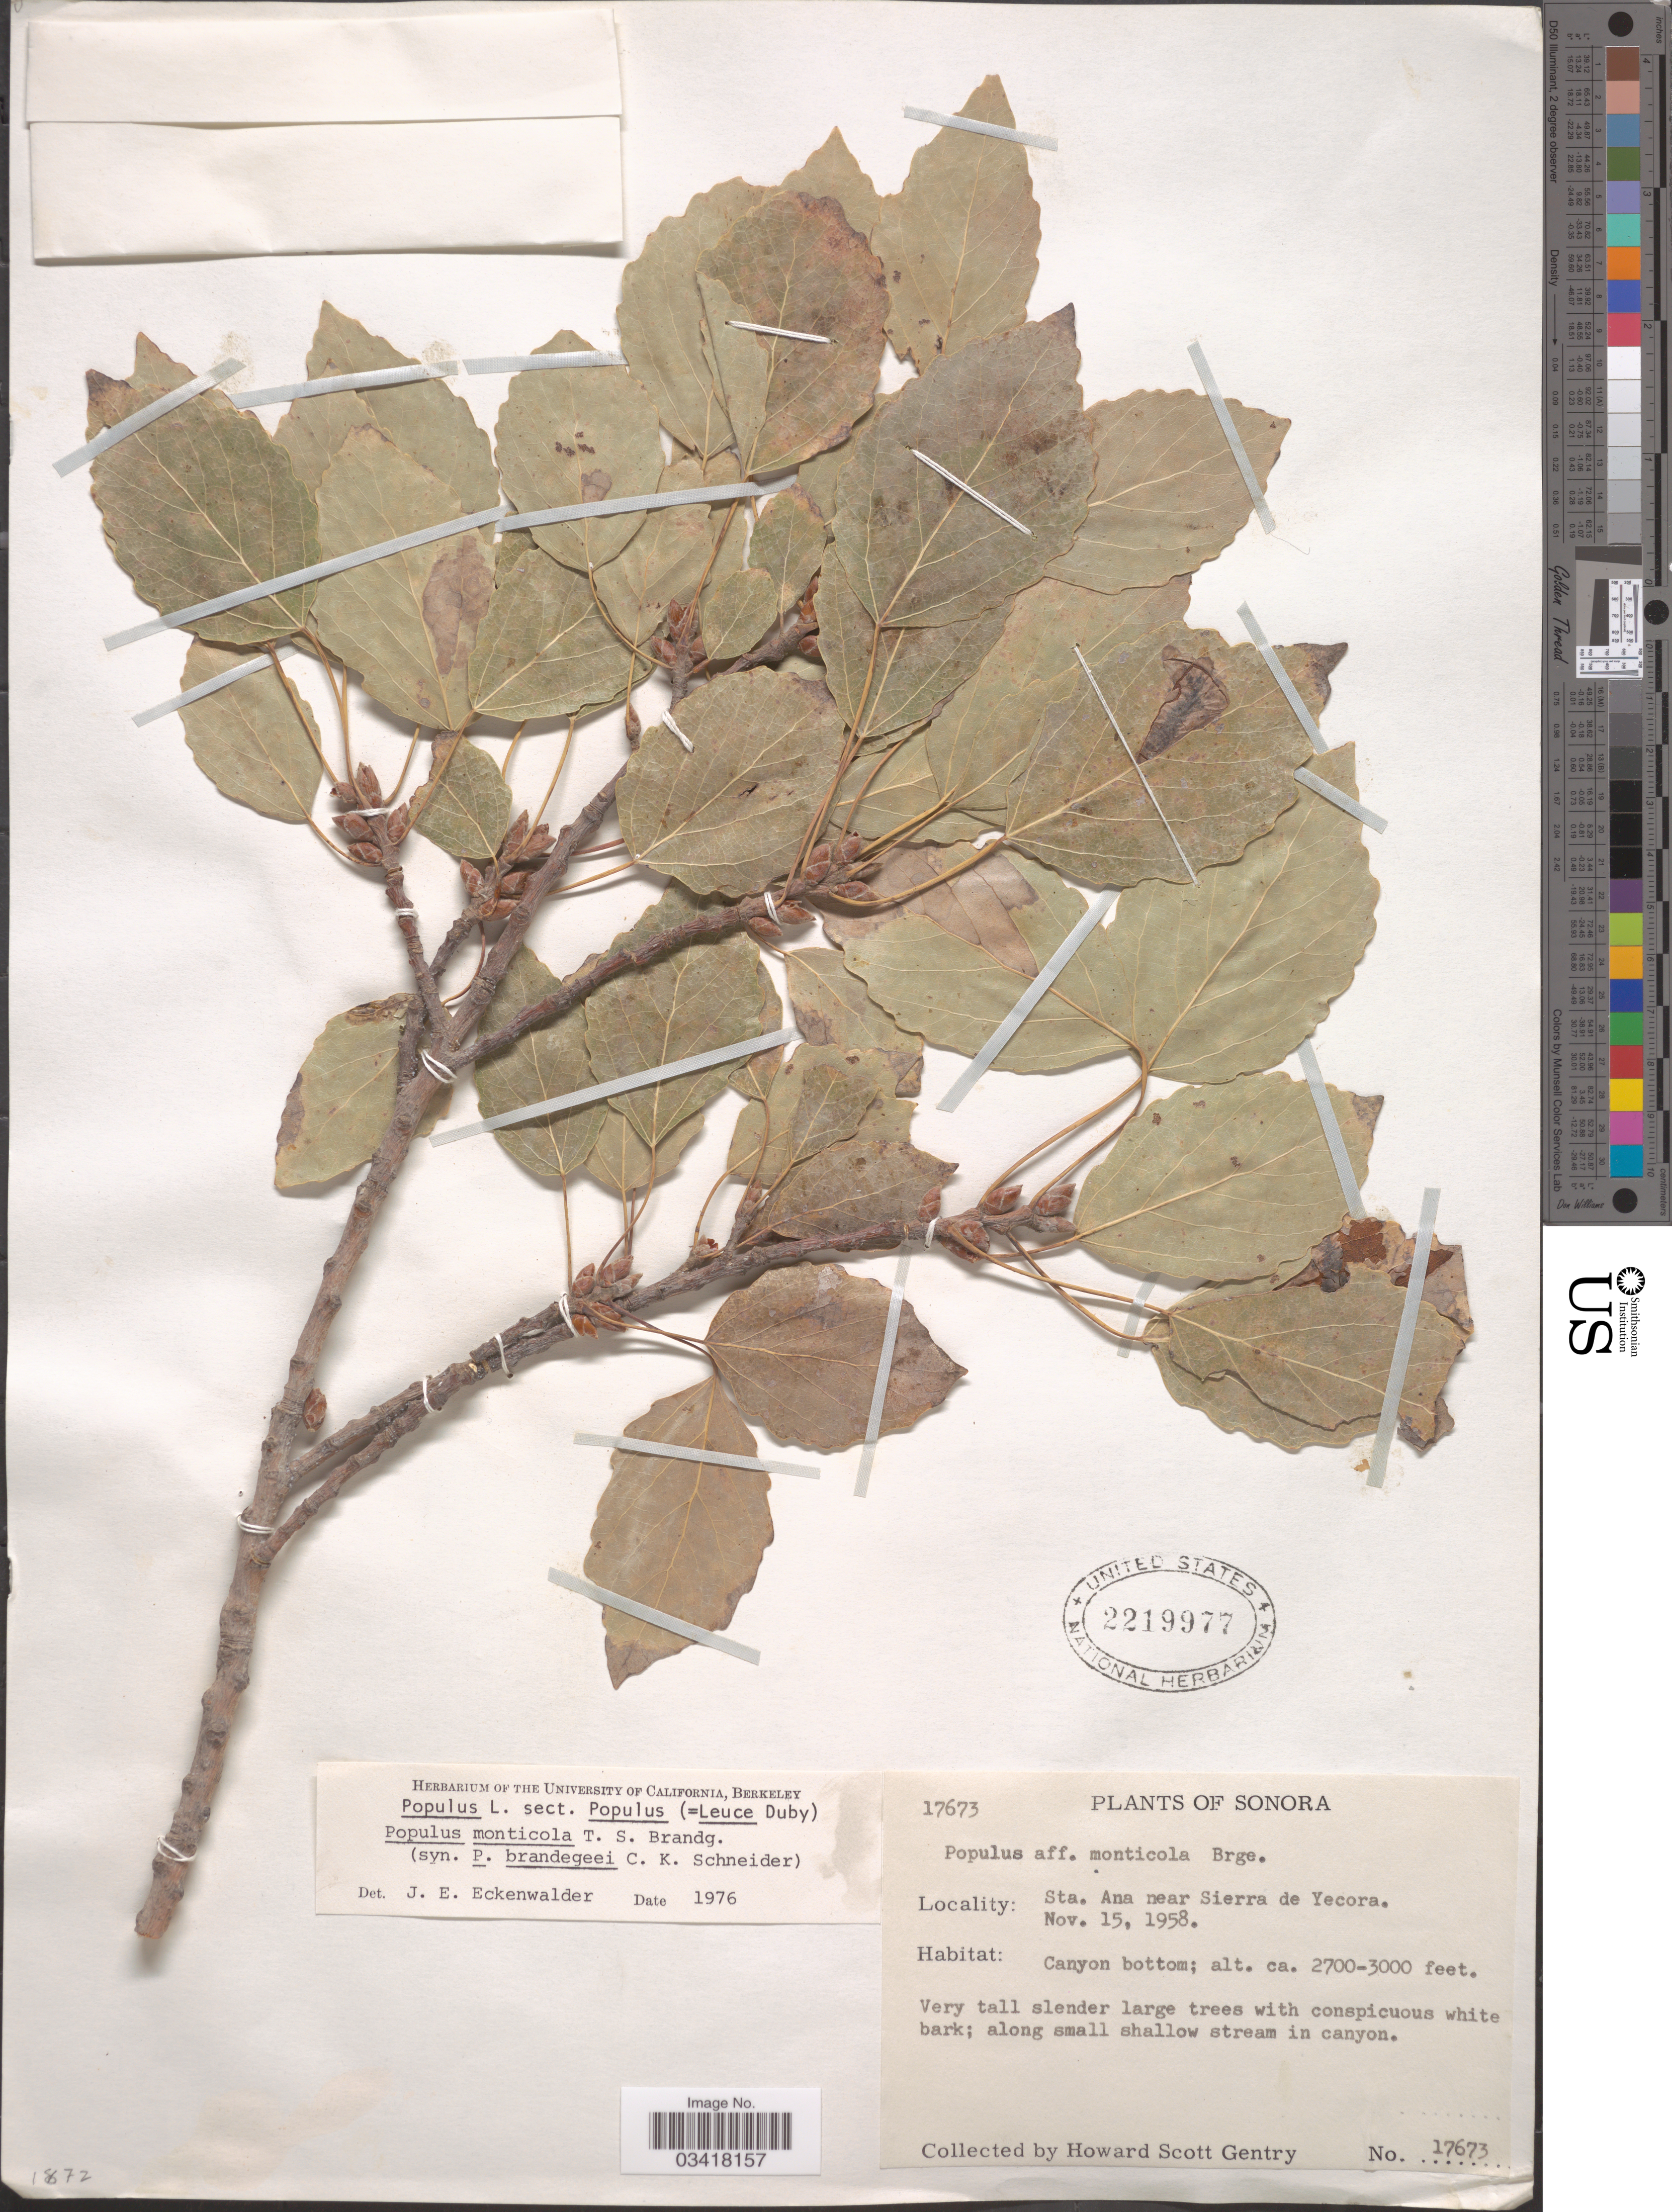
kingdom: Plantae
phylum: Tracheophyta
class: Magnoliopsida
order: Malpighiales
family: Salicaceae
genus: Populus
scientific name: Populus monticola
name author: Bebb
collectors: H. S. Gentry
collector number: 17673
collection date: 1958-11-15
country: Mexico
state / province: Sonora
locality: Sta. Ana near Sierra de Yecora.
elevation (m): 823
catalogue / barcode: US 2219977